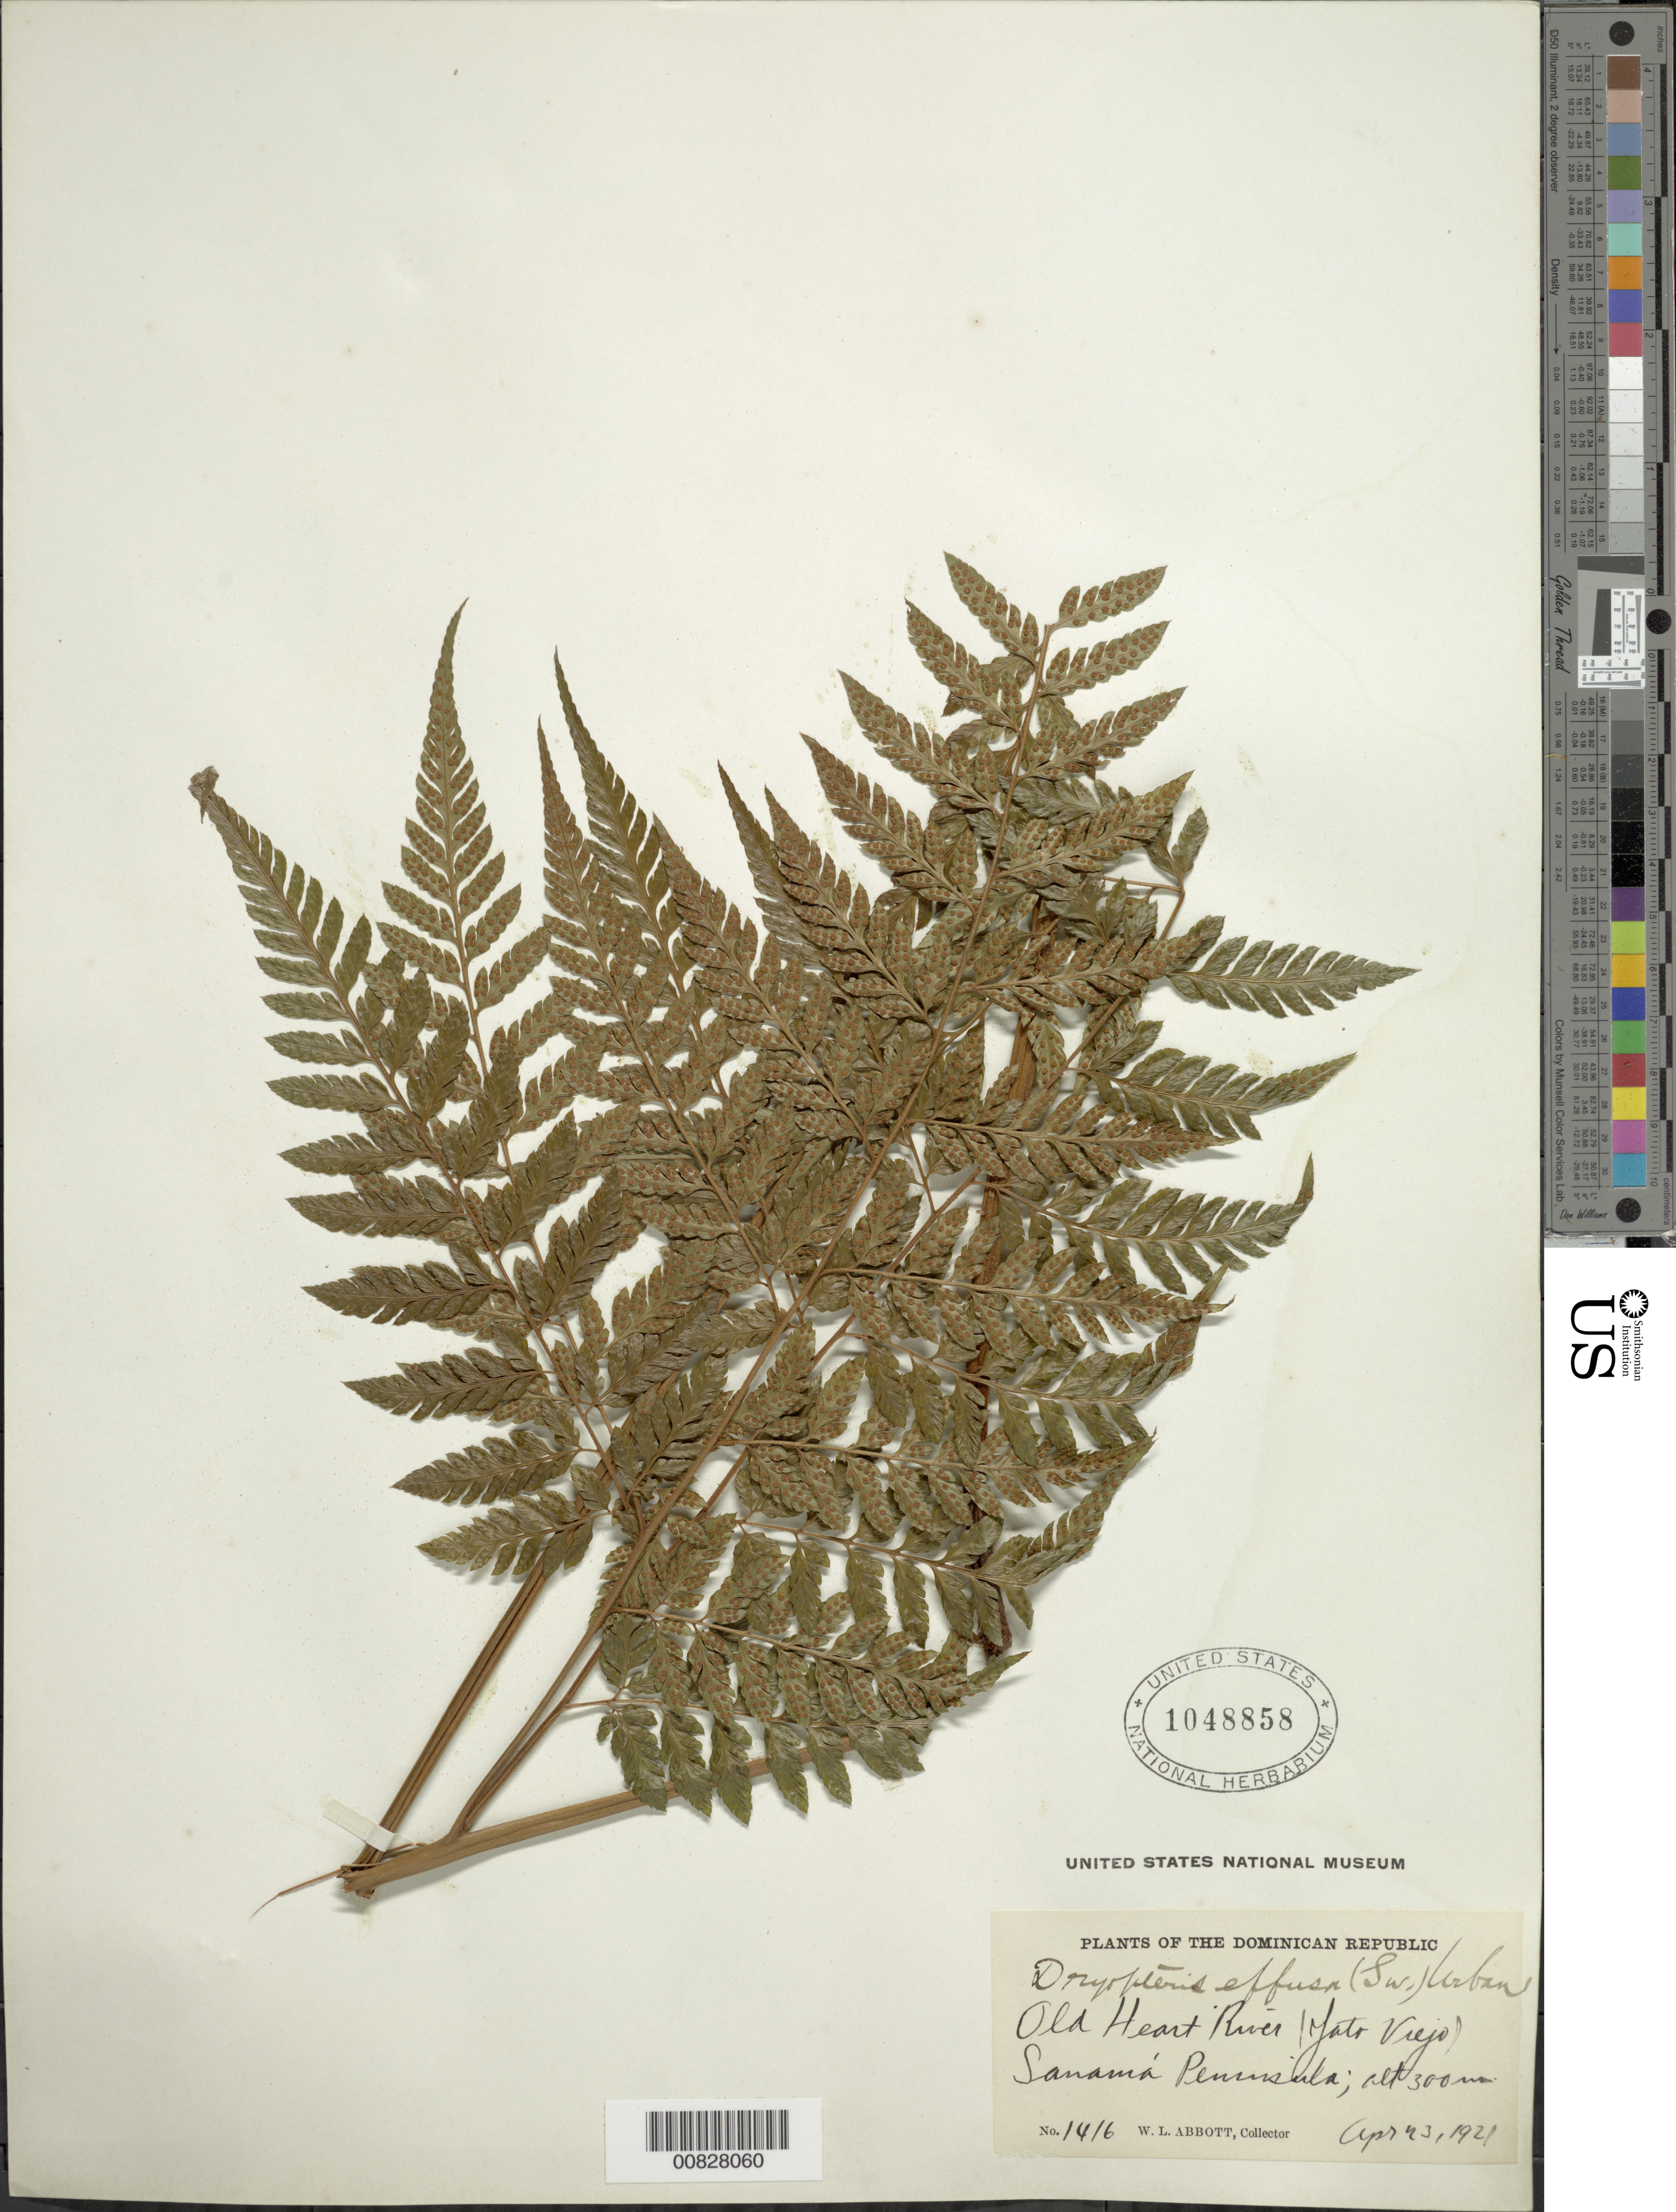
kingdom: Plantae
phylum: Tracheophyta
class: Polypodiopsida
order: Polypodiales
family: Dryopteridaceae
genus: Parapolystichum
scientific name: Parapolystichum effusum var. effusum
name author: (Sw.) Ching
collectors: W. L. Abbott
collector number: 1416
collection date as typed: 23 Apr 1921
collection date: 1921-04-23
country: Dominican Republic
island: Hispaniola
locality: Samaná Peninsula, Old Heart River (Jato Viejo)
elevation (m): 300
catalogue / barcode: US 1048858